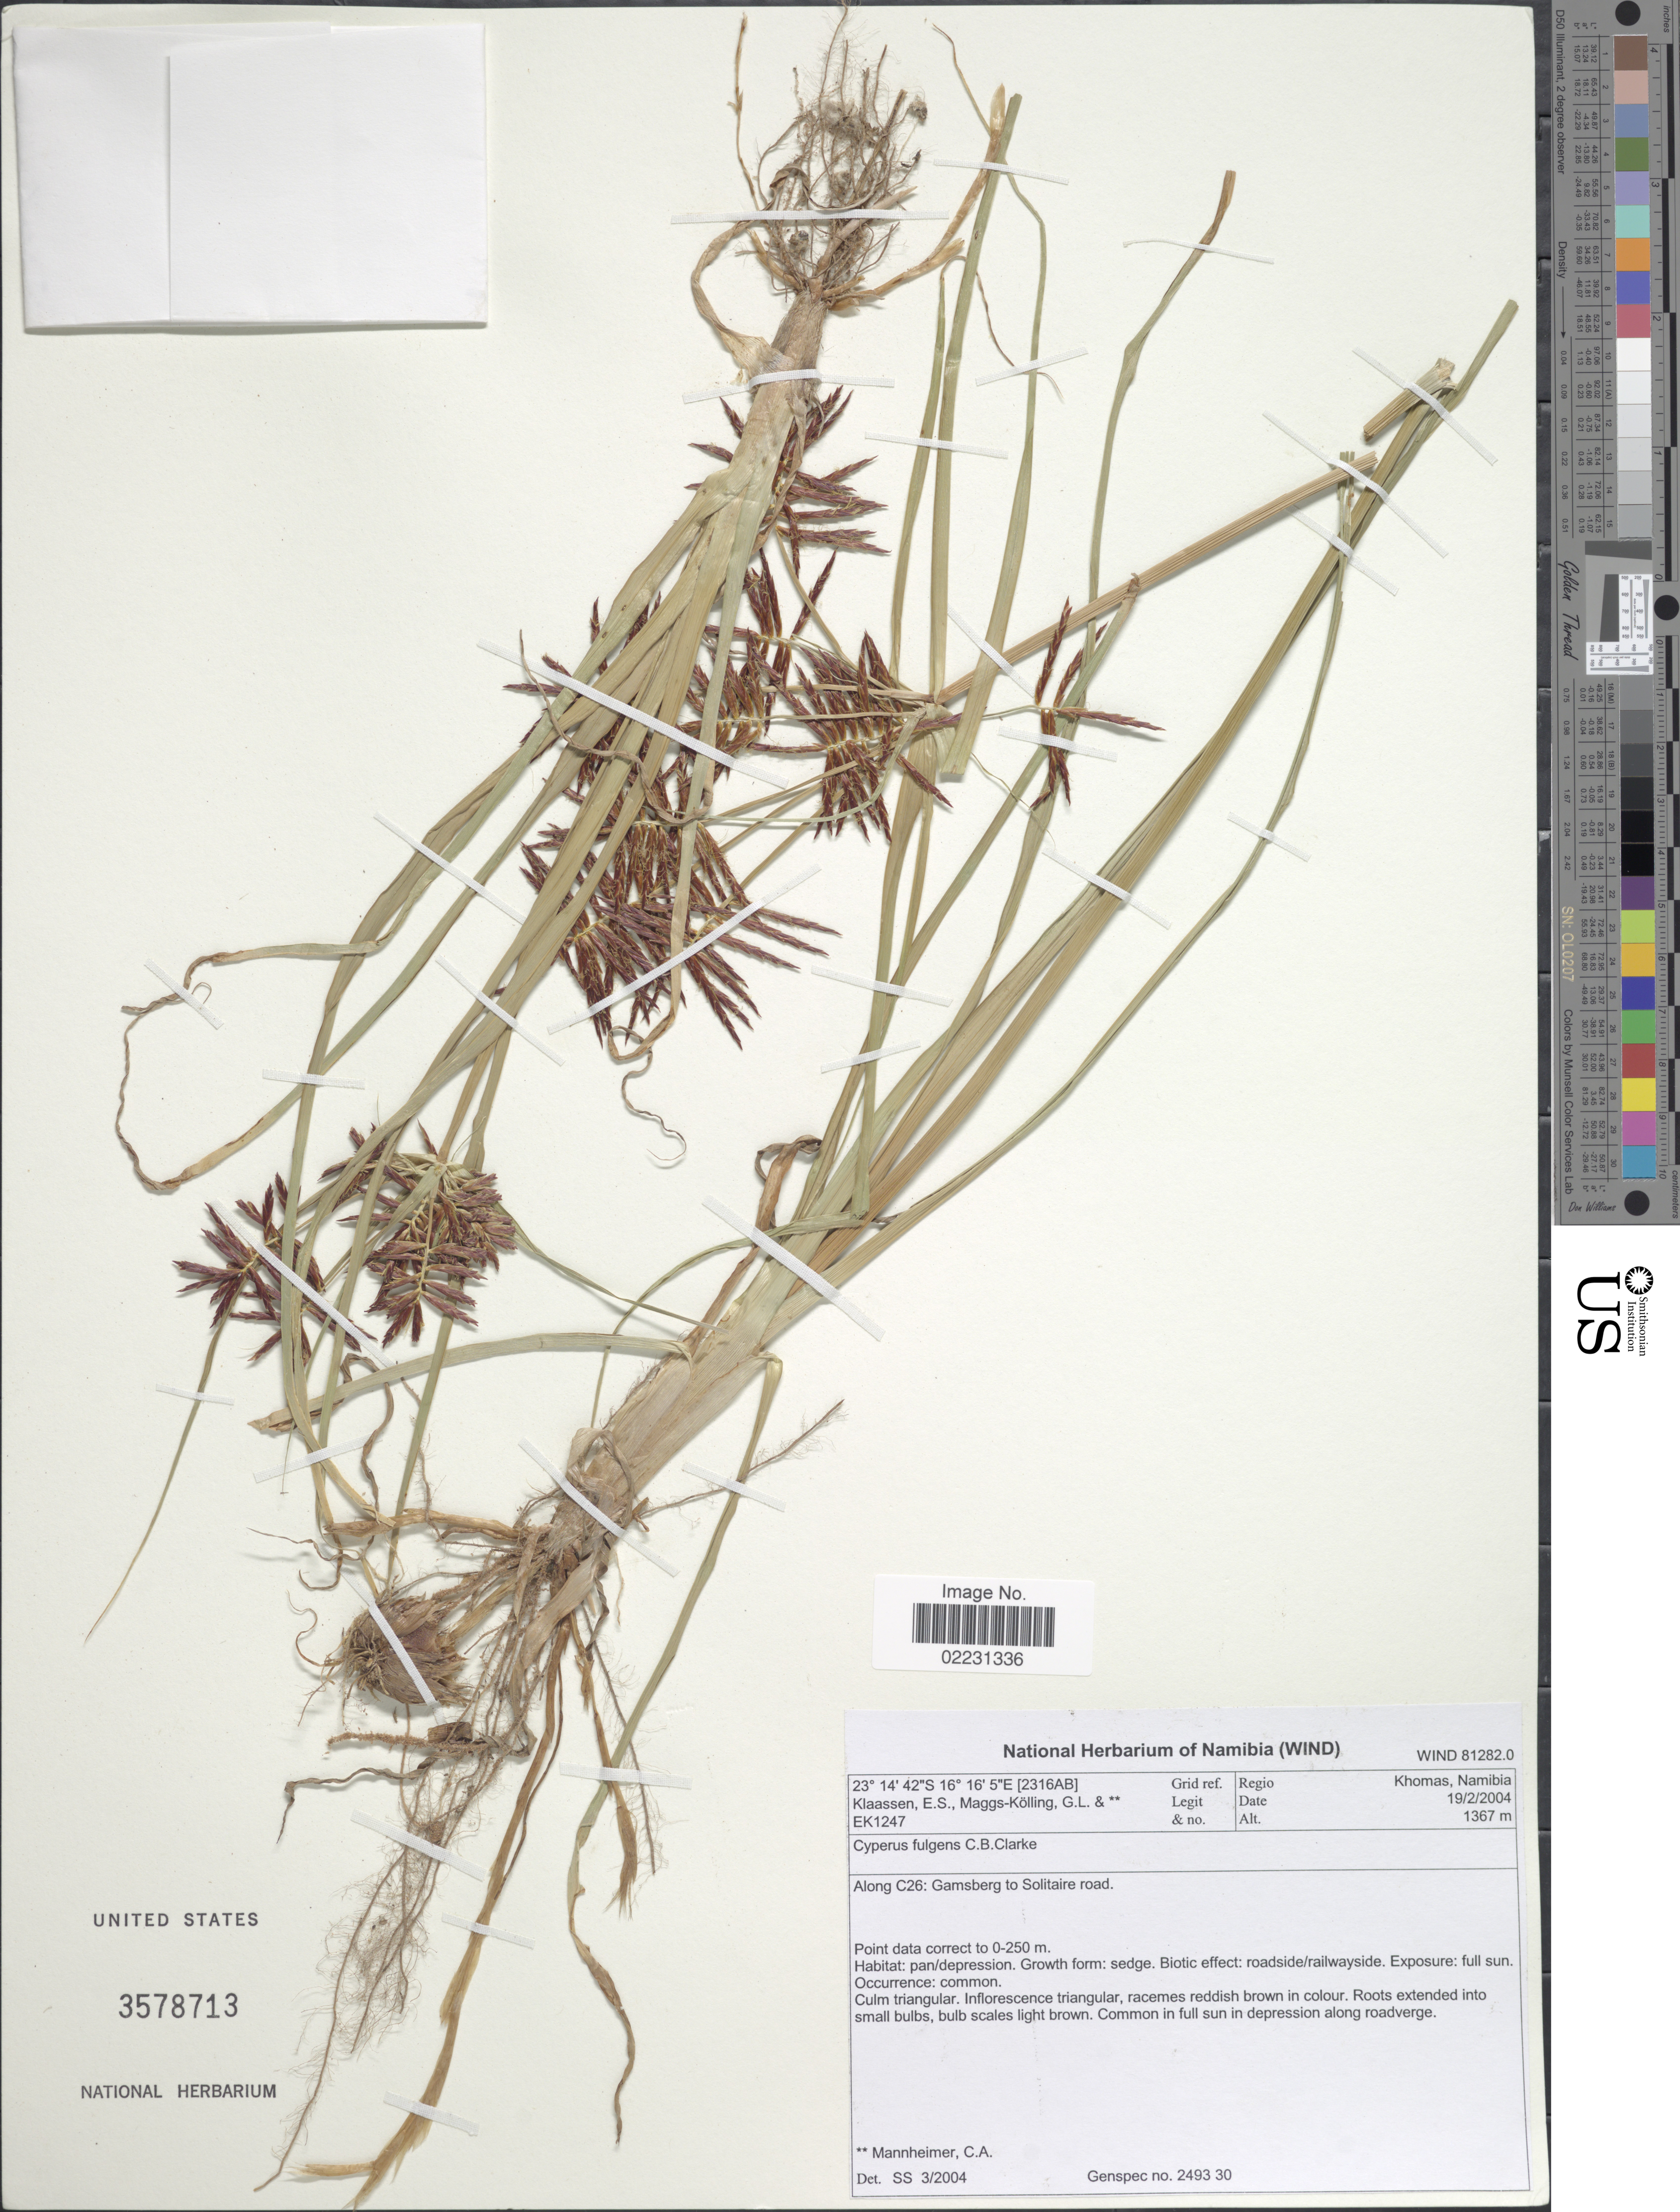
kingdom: Plantae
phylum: Tracheophyta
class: Liliopsida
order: Poales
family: Cyperaceae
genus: Cyperus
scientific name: Cyperus fulgens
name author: C.B. Clarke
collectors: E. S. Klaassen, G. L. Maggs & C. A. Mannheimer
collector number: EK1247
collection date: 2004-02-19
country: Namibia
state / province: Khomas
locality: Along C26: Gamsberg to Solitaire road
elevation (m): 1367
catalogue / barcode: US 3578713